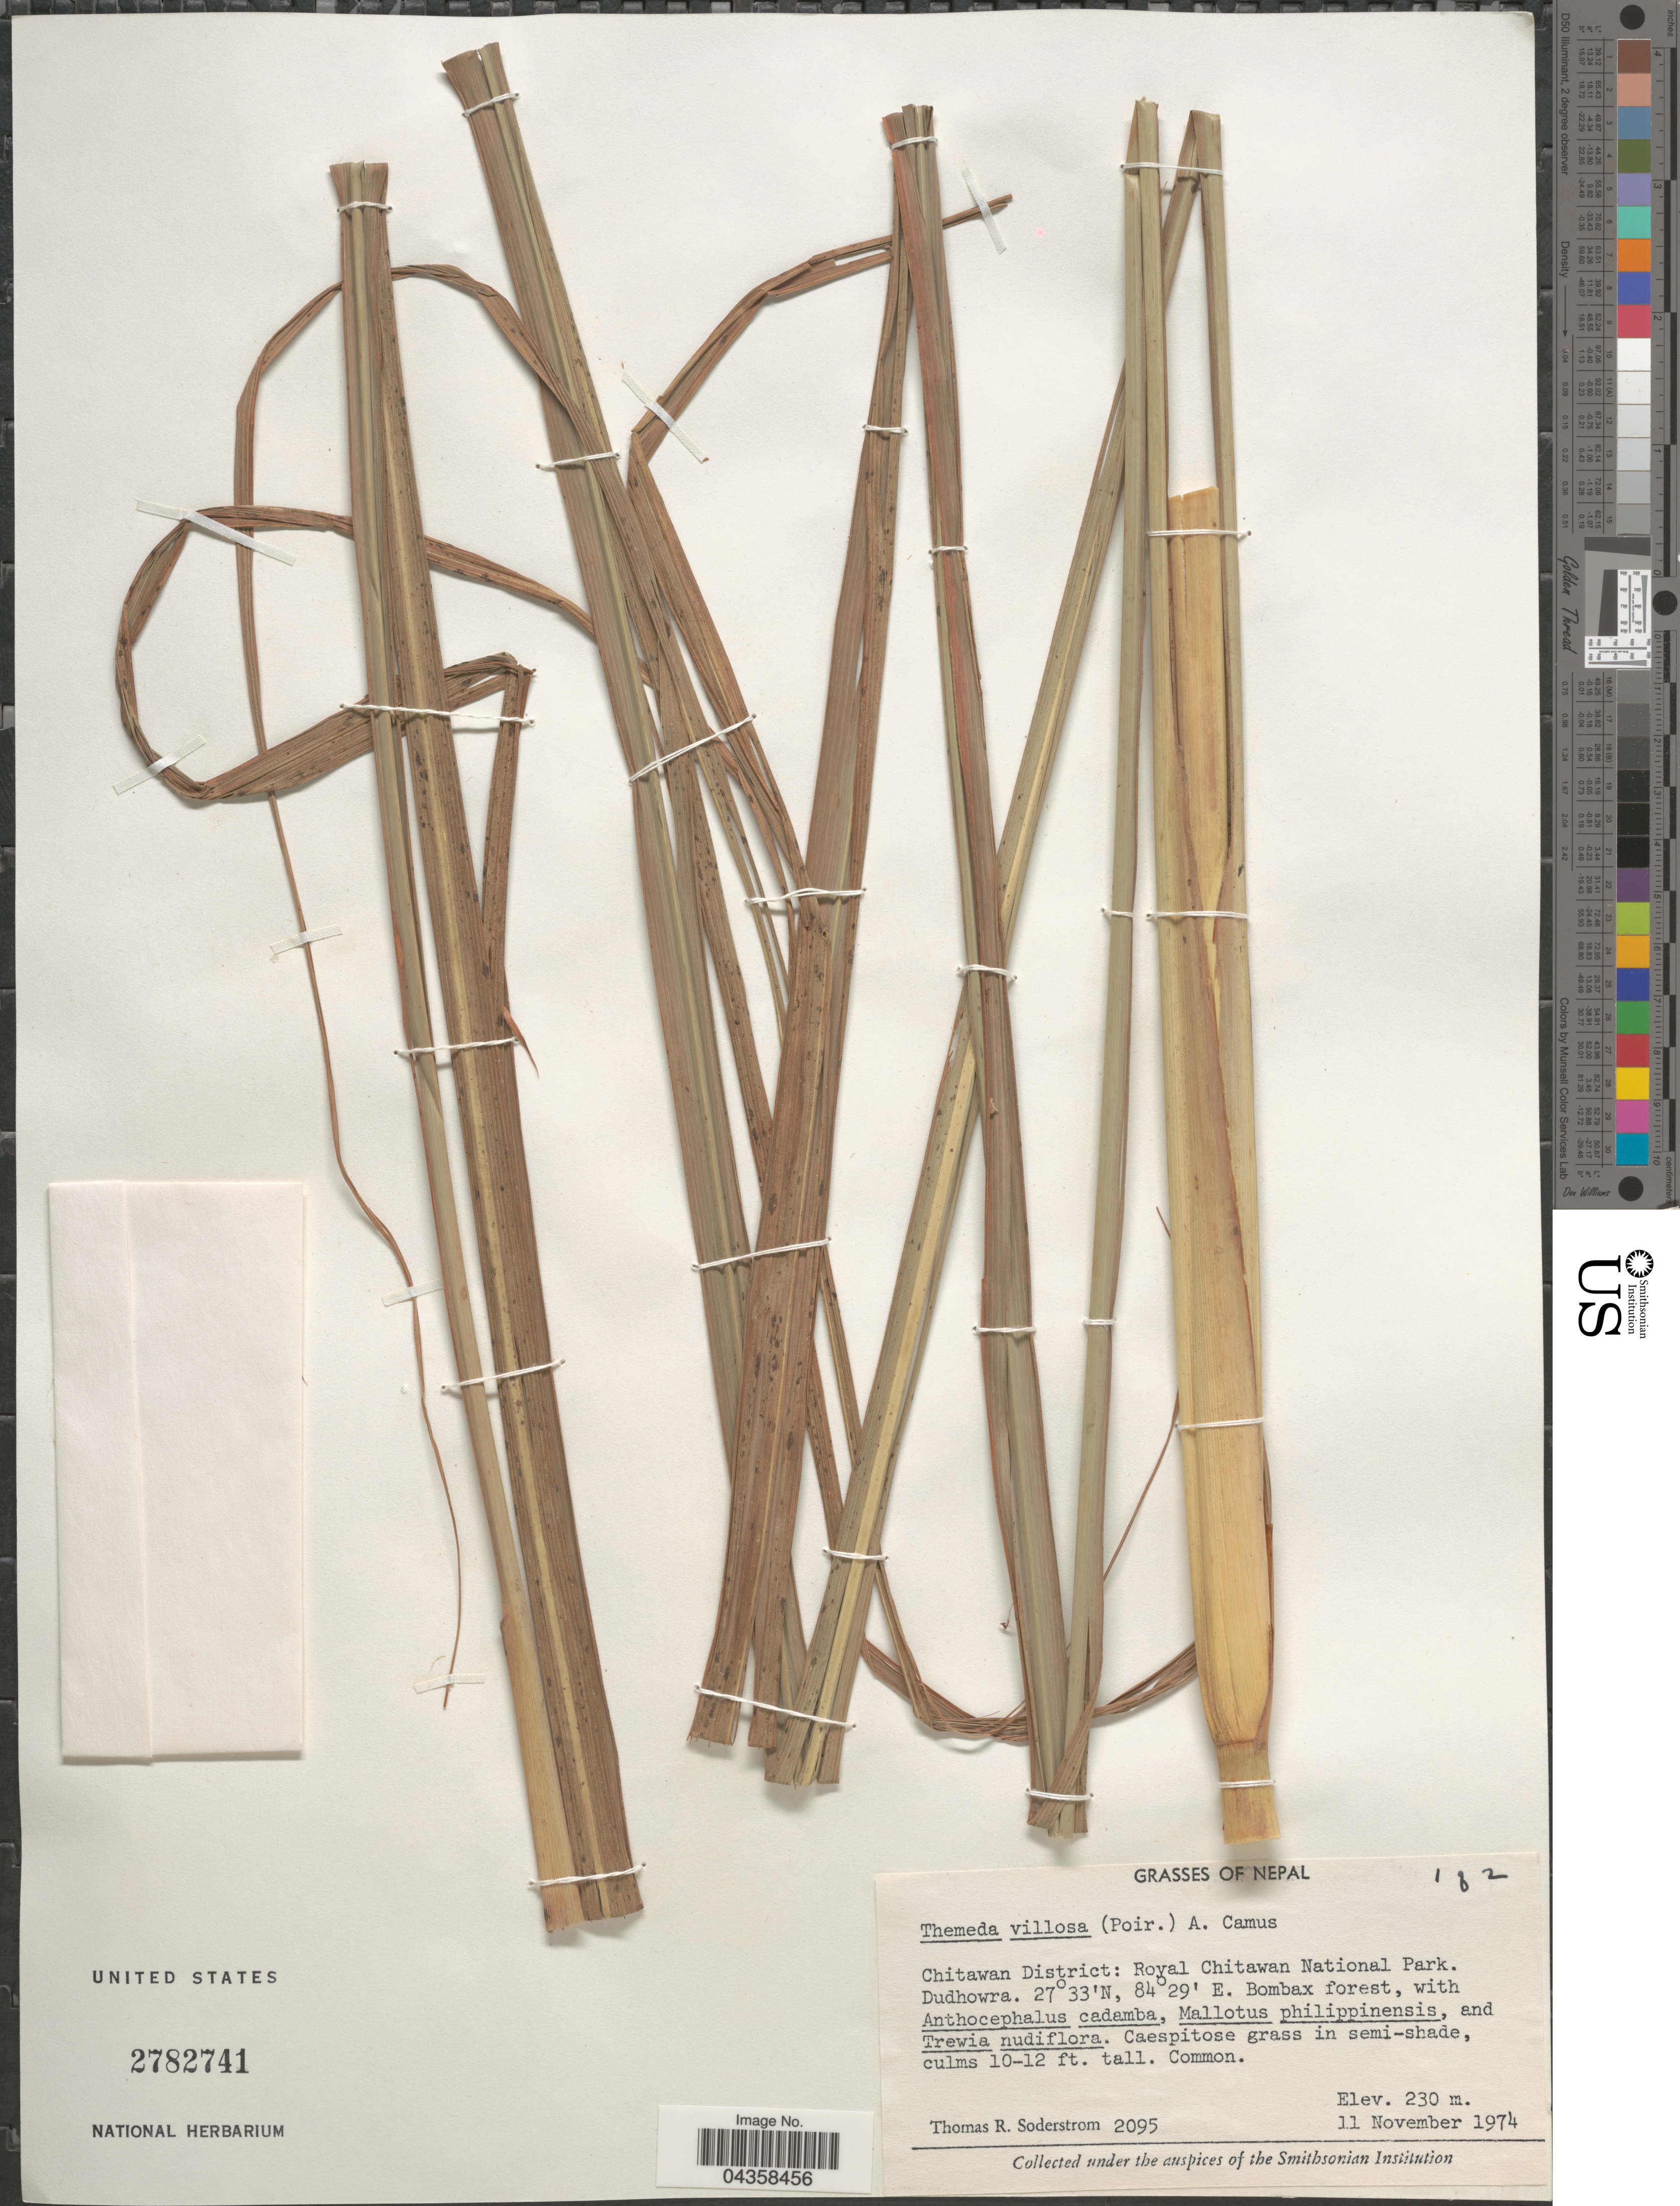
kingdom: Plantae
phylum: Tracheophyta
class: Liliopsida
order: Poales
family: Poaceae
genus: Themeda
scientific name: Themeda villosa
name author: (Lam.) A. Camus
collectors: T. R. Soderstrom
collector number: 2095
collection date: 1974-11-11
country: Nepal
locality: Chitawan District: Royal Chitawan National Park. Dudhowra. Bombax forest.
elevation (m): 230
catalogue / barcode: US 2782741